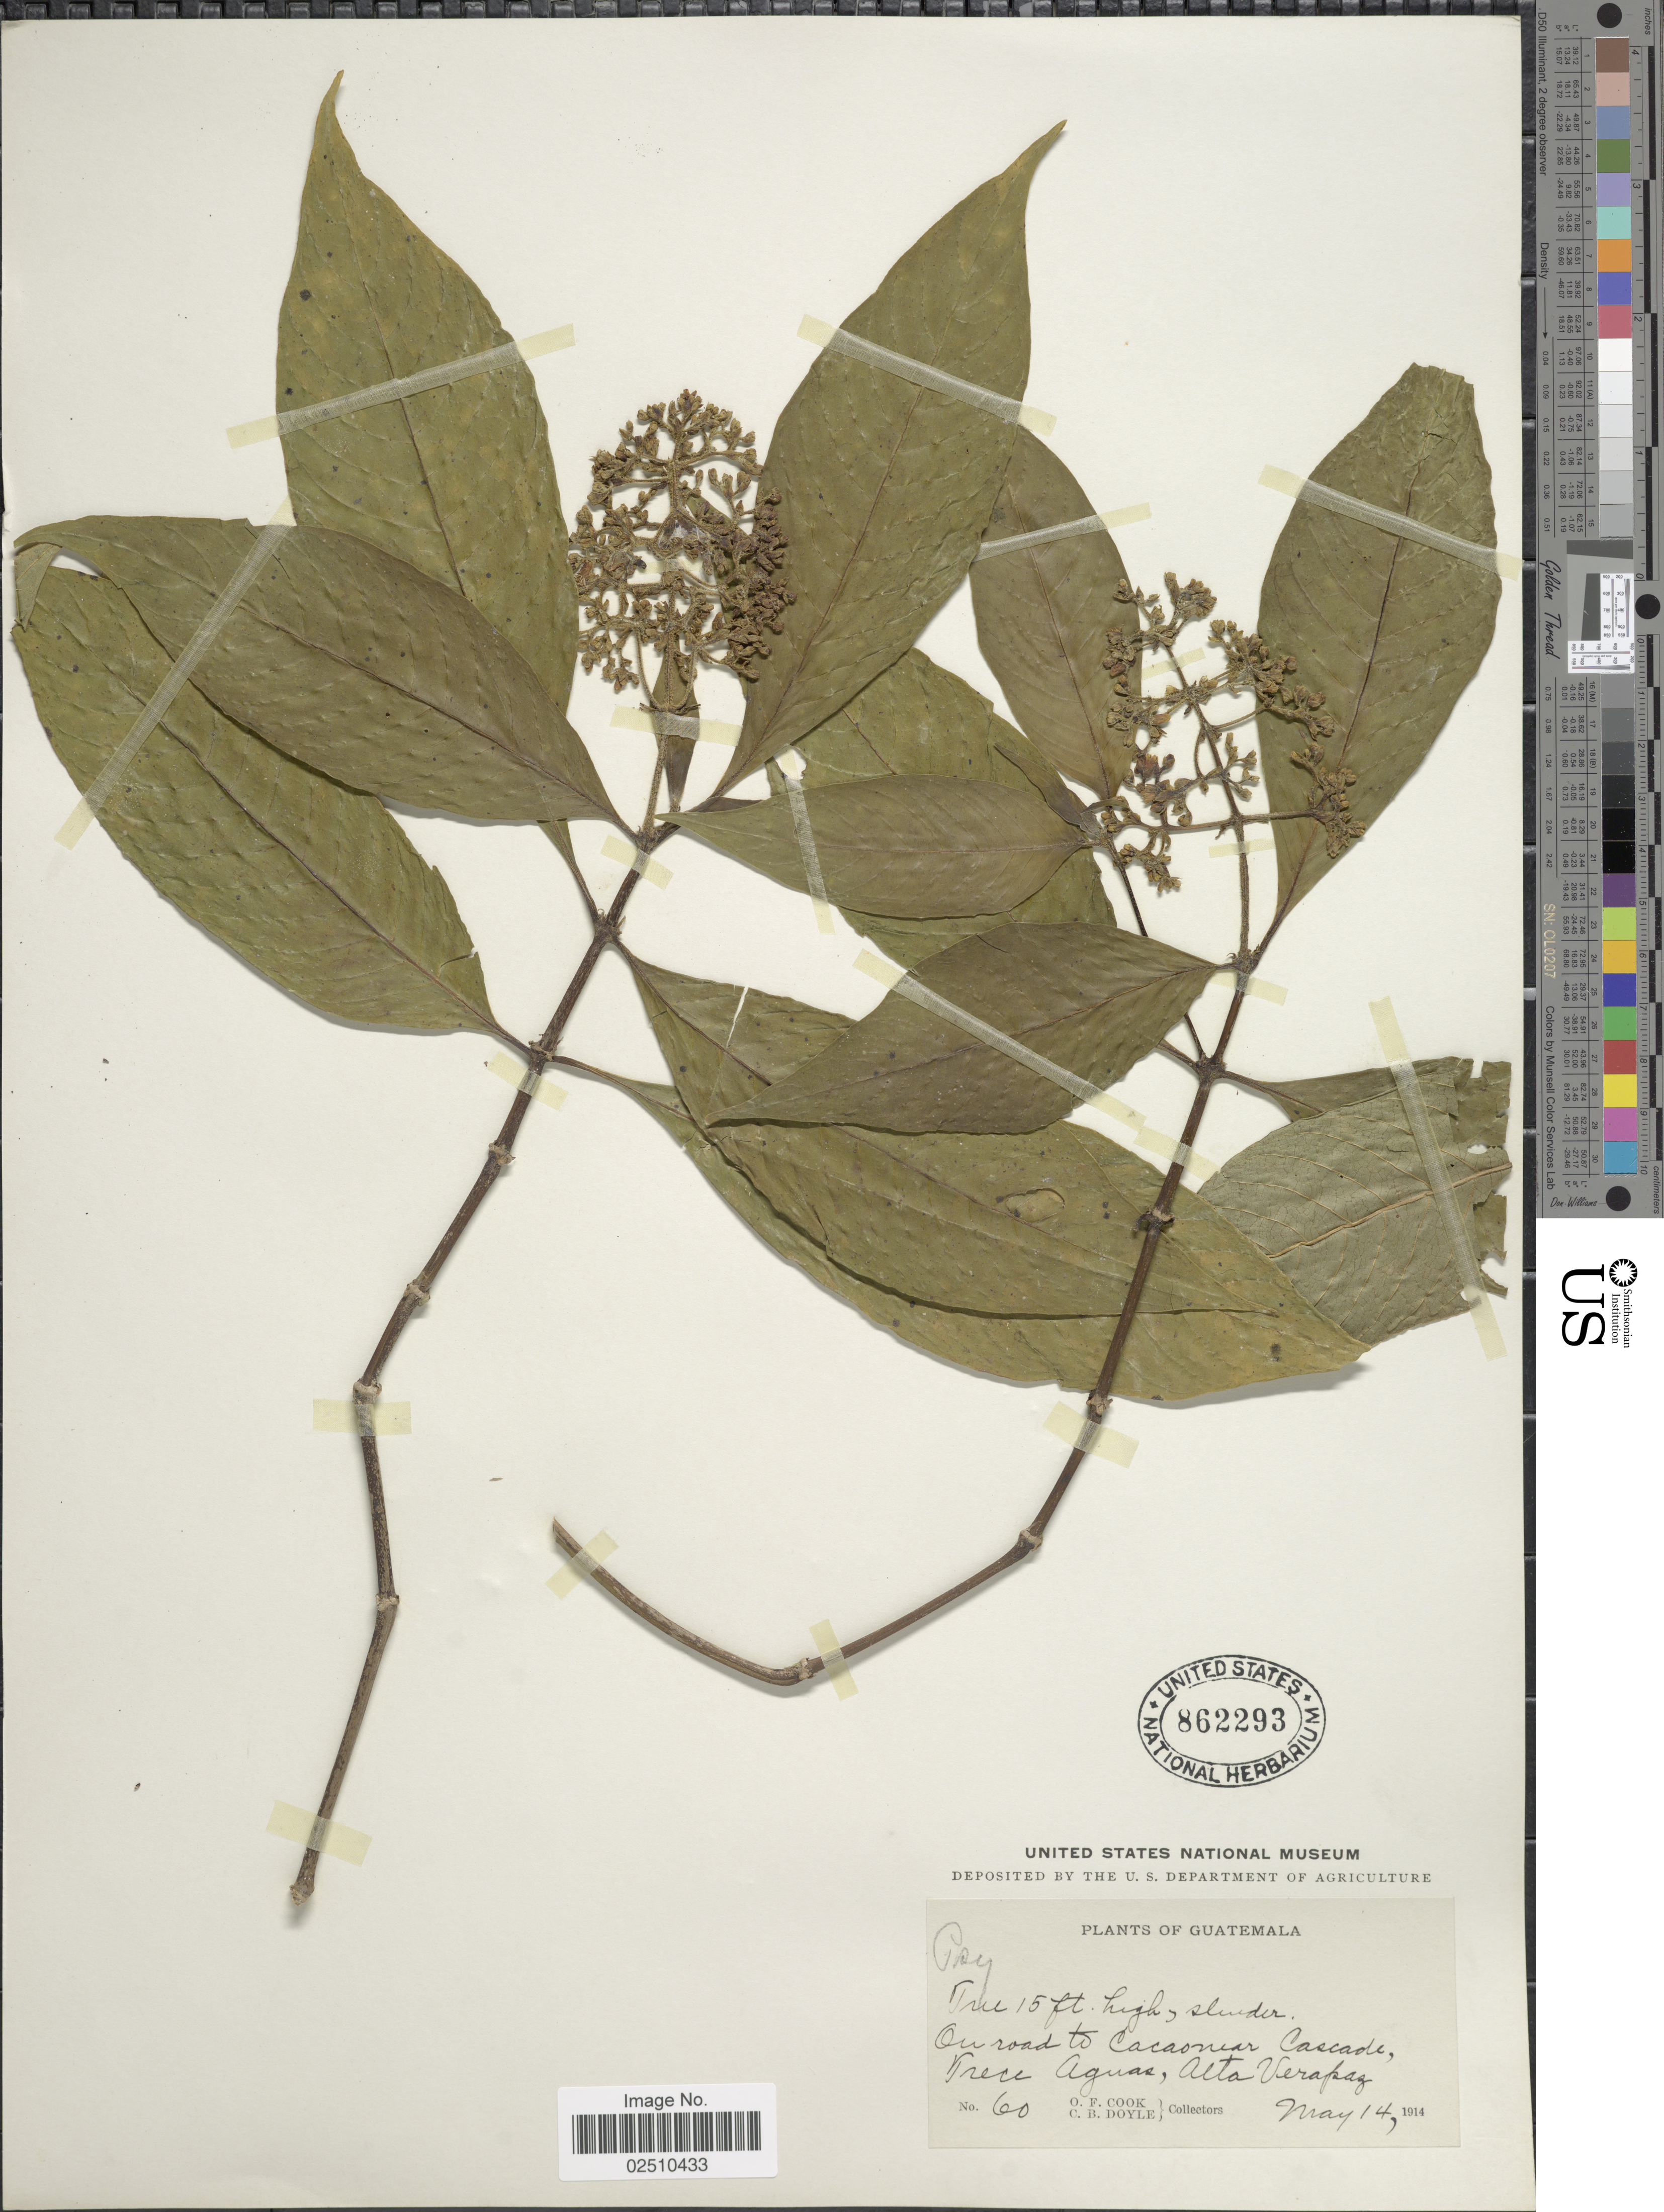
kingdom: Plantae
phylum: Tracheophyta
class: Magnoliopsida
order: Gentianales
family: Rubiaceae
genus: Psychotria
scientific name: Psychotria berteroana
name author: DC.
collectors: O. F. Cook & C. Doyle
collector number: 60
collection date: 1914-05-14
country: Guatemala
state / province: Alta Verapaz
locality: On road to Cacaonear Cascade, Trece Aguas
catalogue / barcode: US 862293